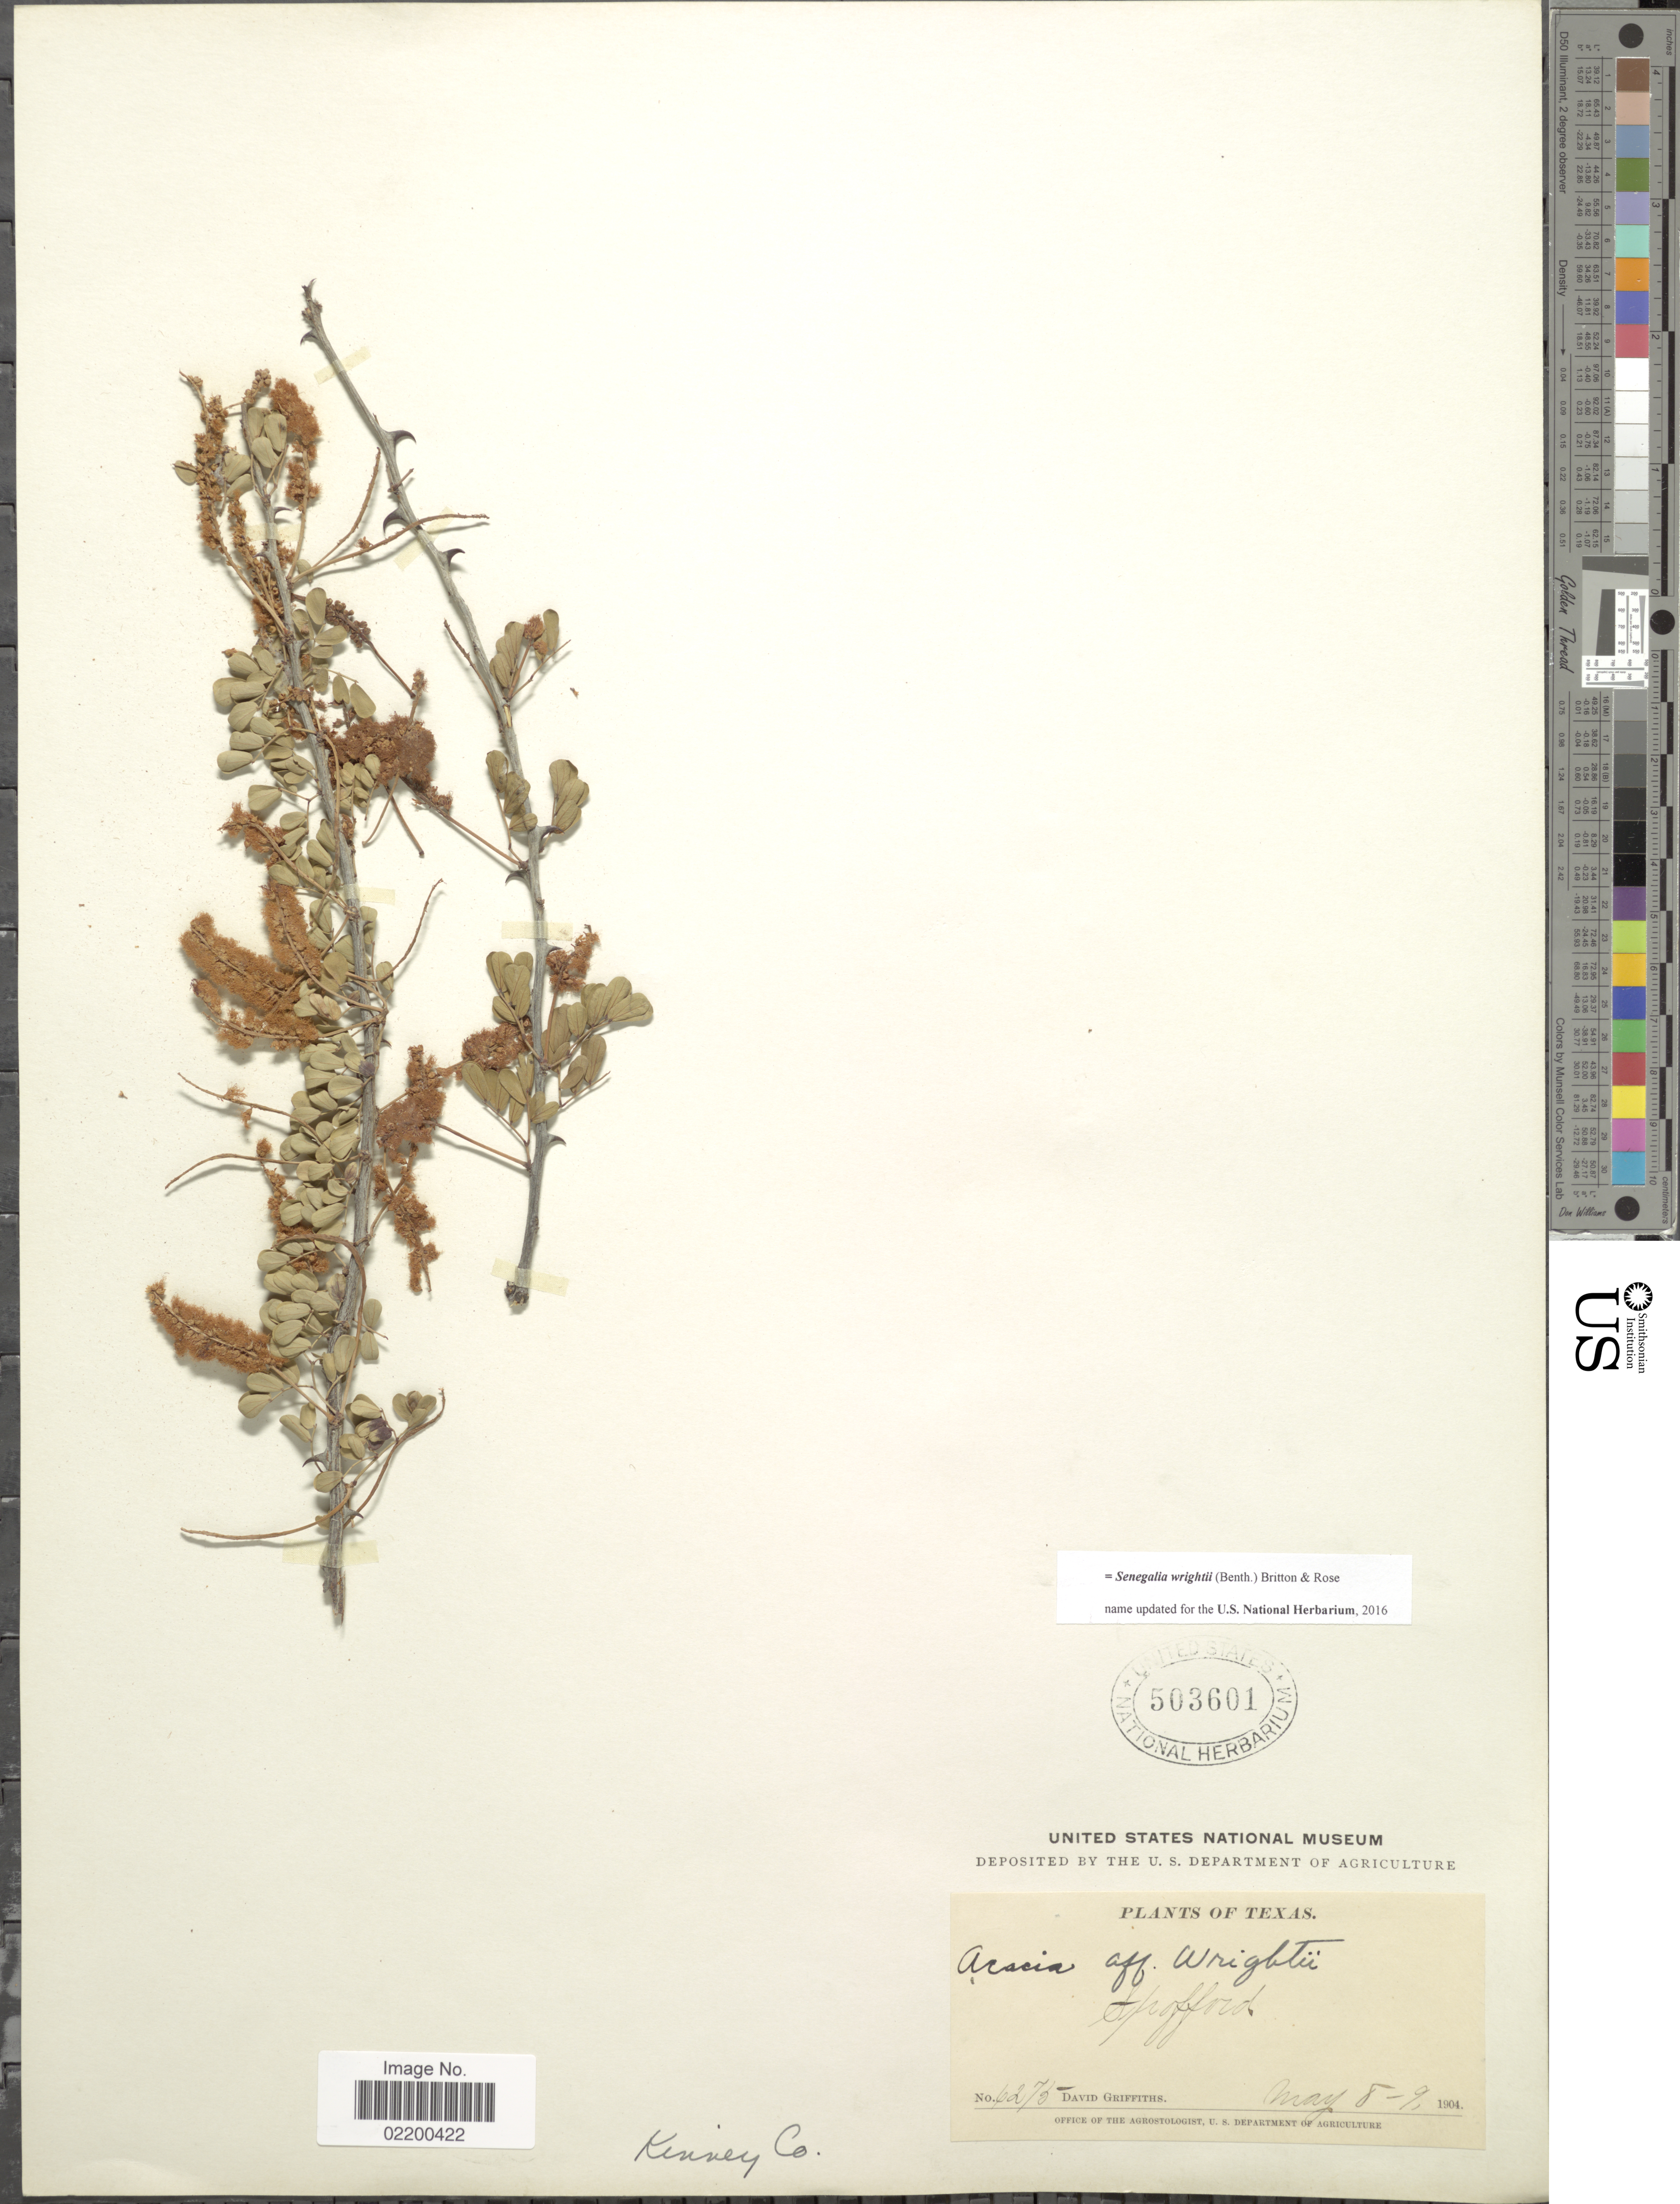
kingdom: Plantae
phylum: Tracheophyta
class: Magnoliopsida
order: Fabales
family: Fabaceae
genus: Senegalia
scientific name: Senegalia wrightii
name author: (Benth.) Britton & Rose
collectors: D. Griffiths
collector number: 4275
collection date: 1904-05-08/1904-05-09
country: United States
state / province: Texas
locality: Spofford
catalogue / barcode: US 503601